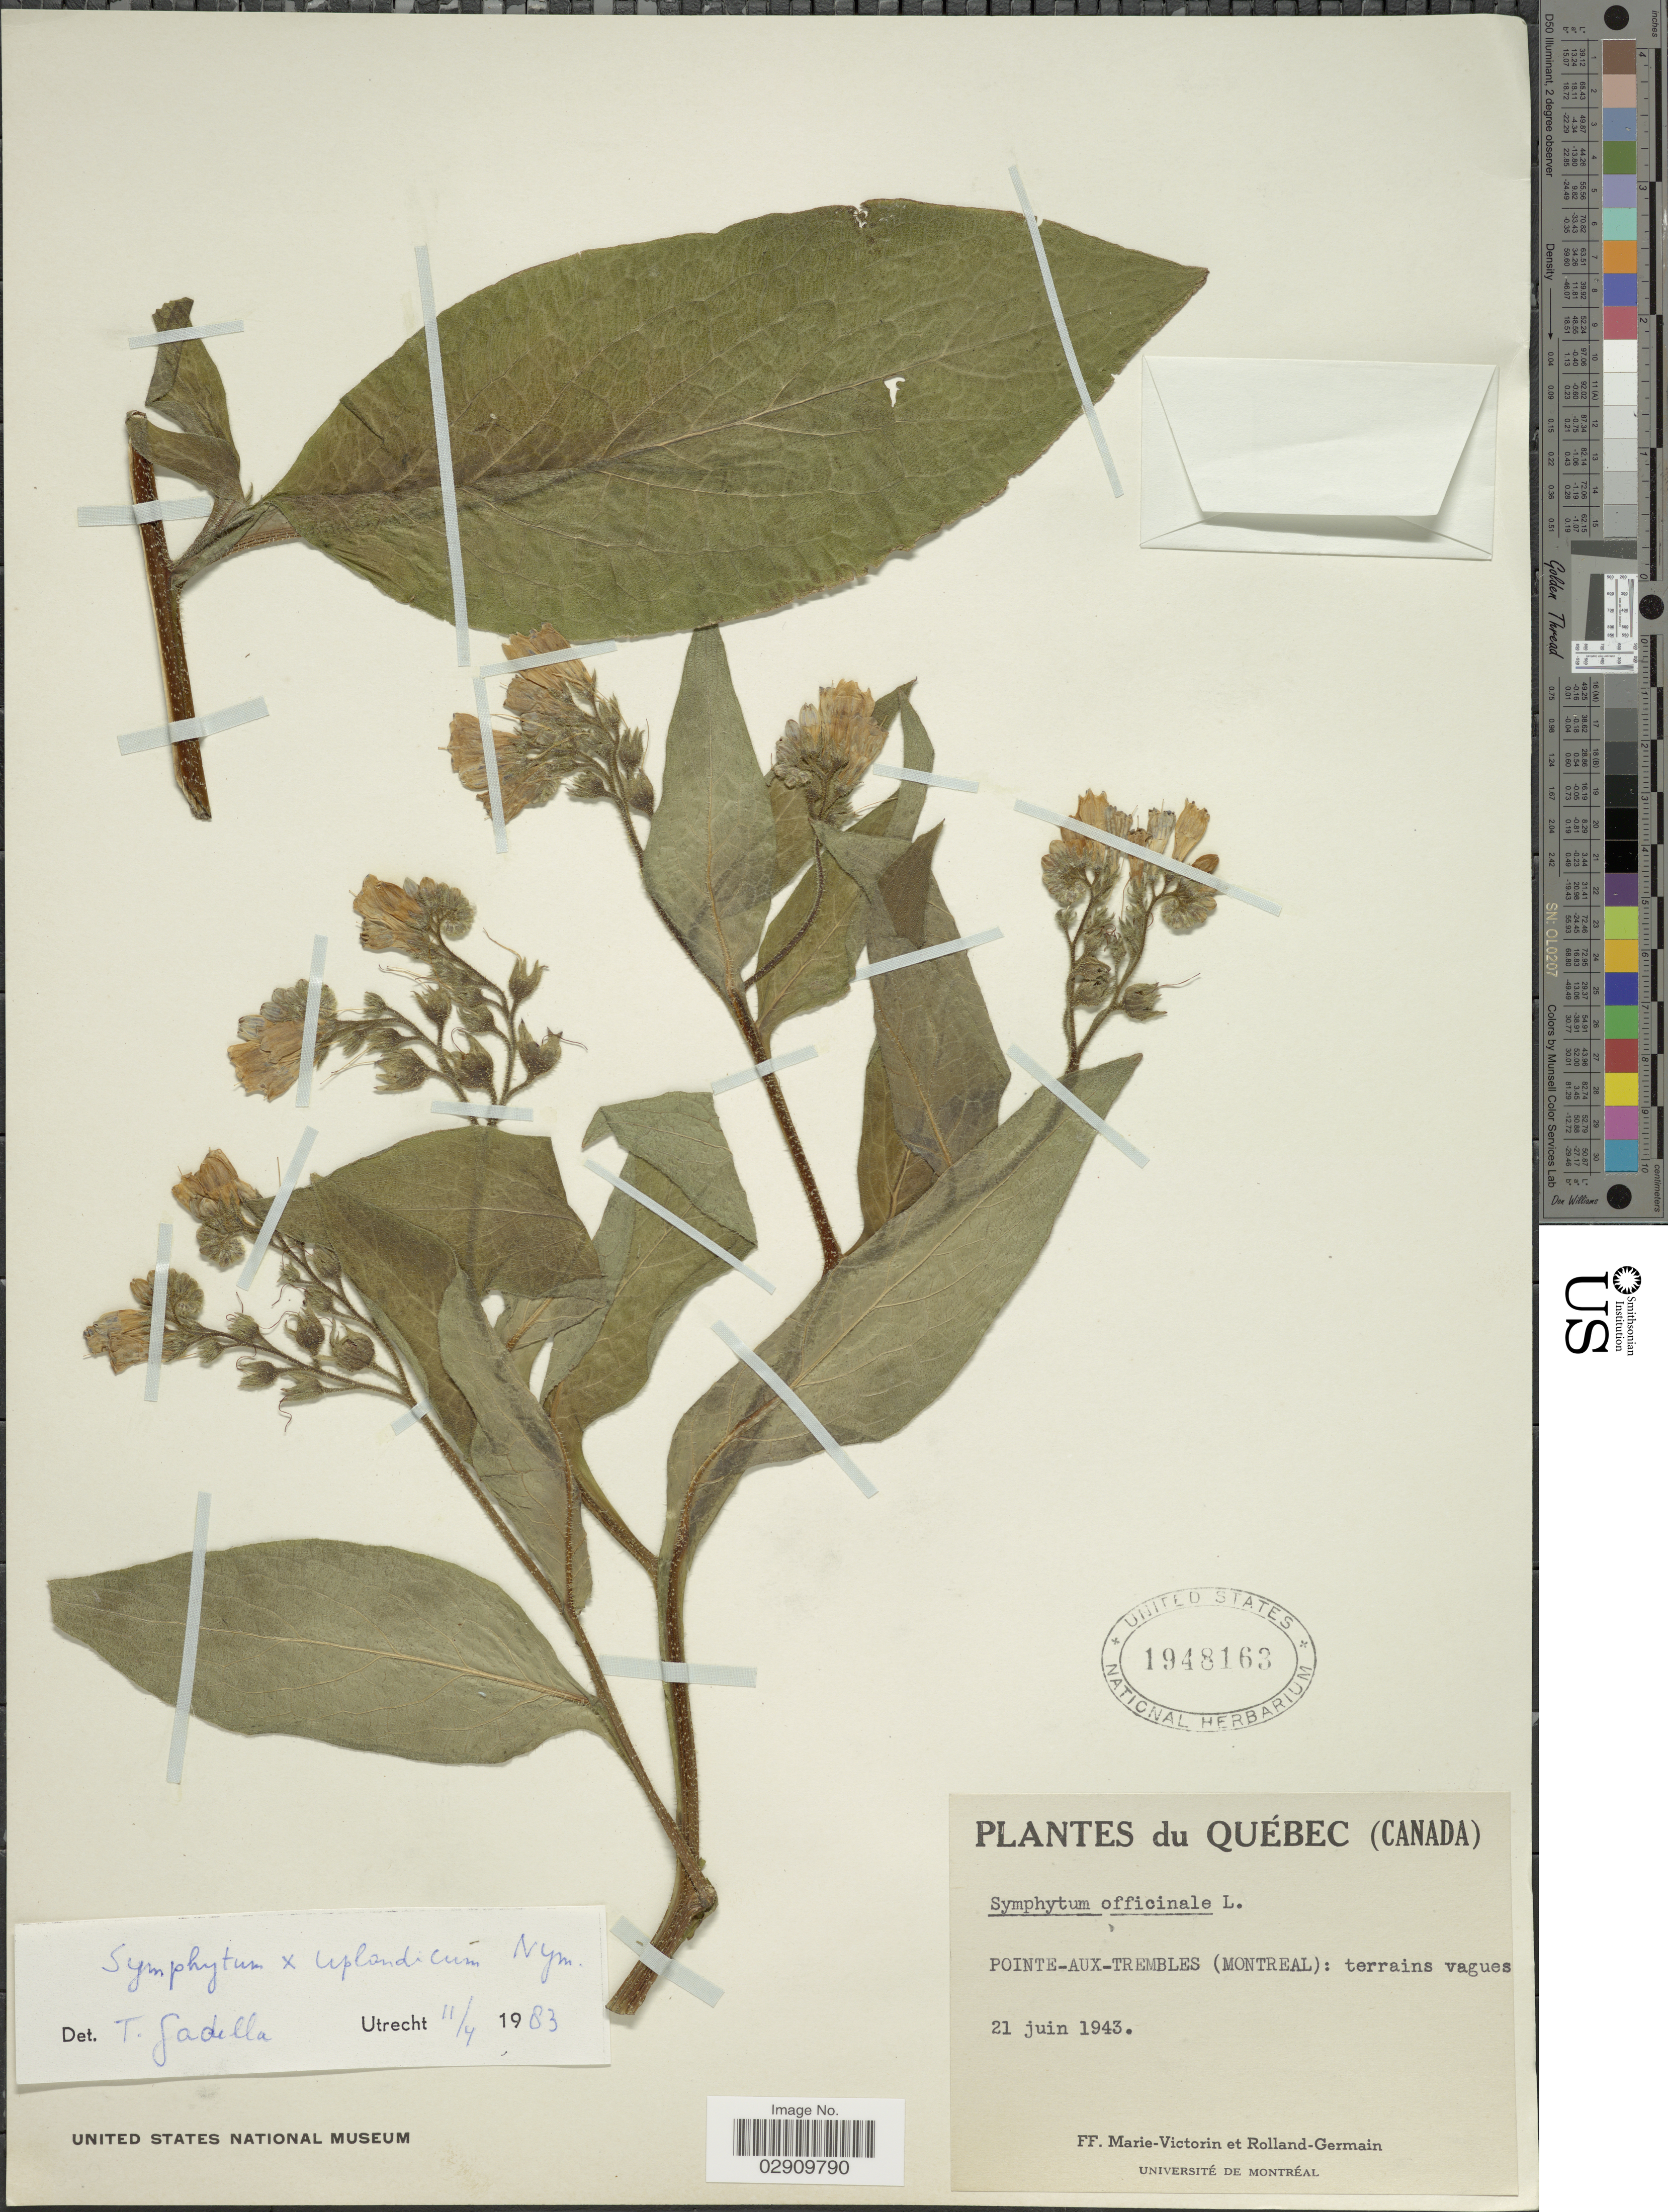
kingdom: Plantae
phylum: Tracheophyta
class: Magnoliopsida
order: Boraginales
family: Boraginaceae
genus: Symphytum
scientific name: Symphytum uplandicum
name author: Nyman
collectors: F. Marie-Victorin & Rolland-Germain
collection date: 1943-06-21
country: Canada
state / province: Quebec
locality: Pointe-Aux-Trembles (Montreal).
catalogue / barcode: US 1948163